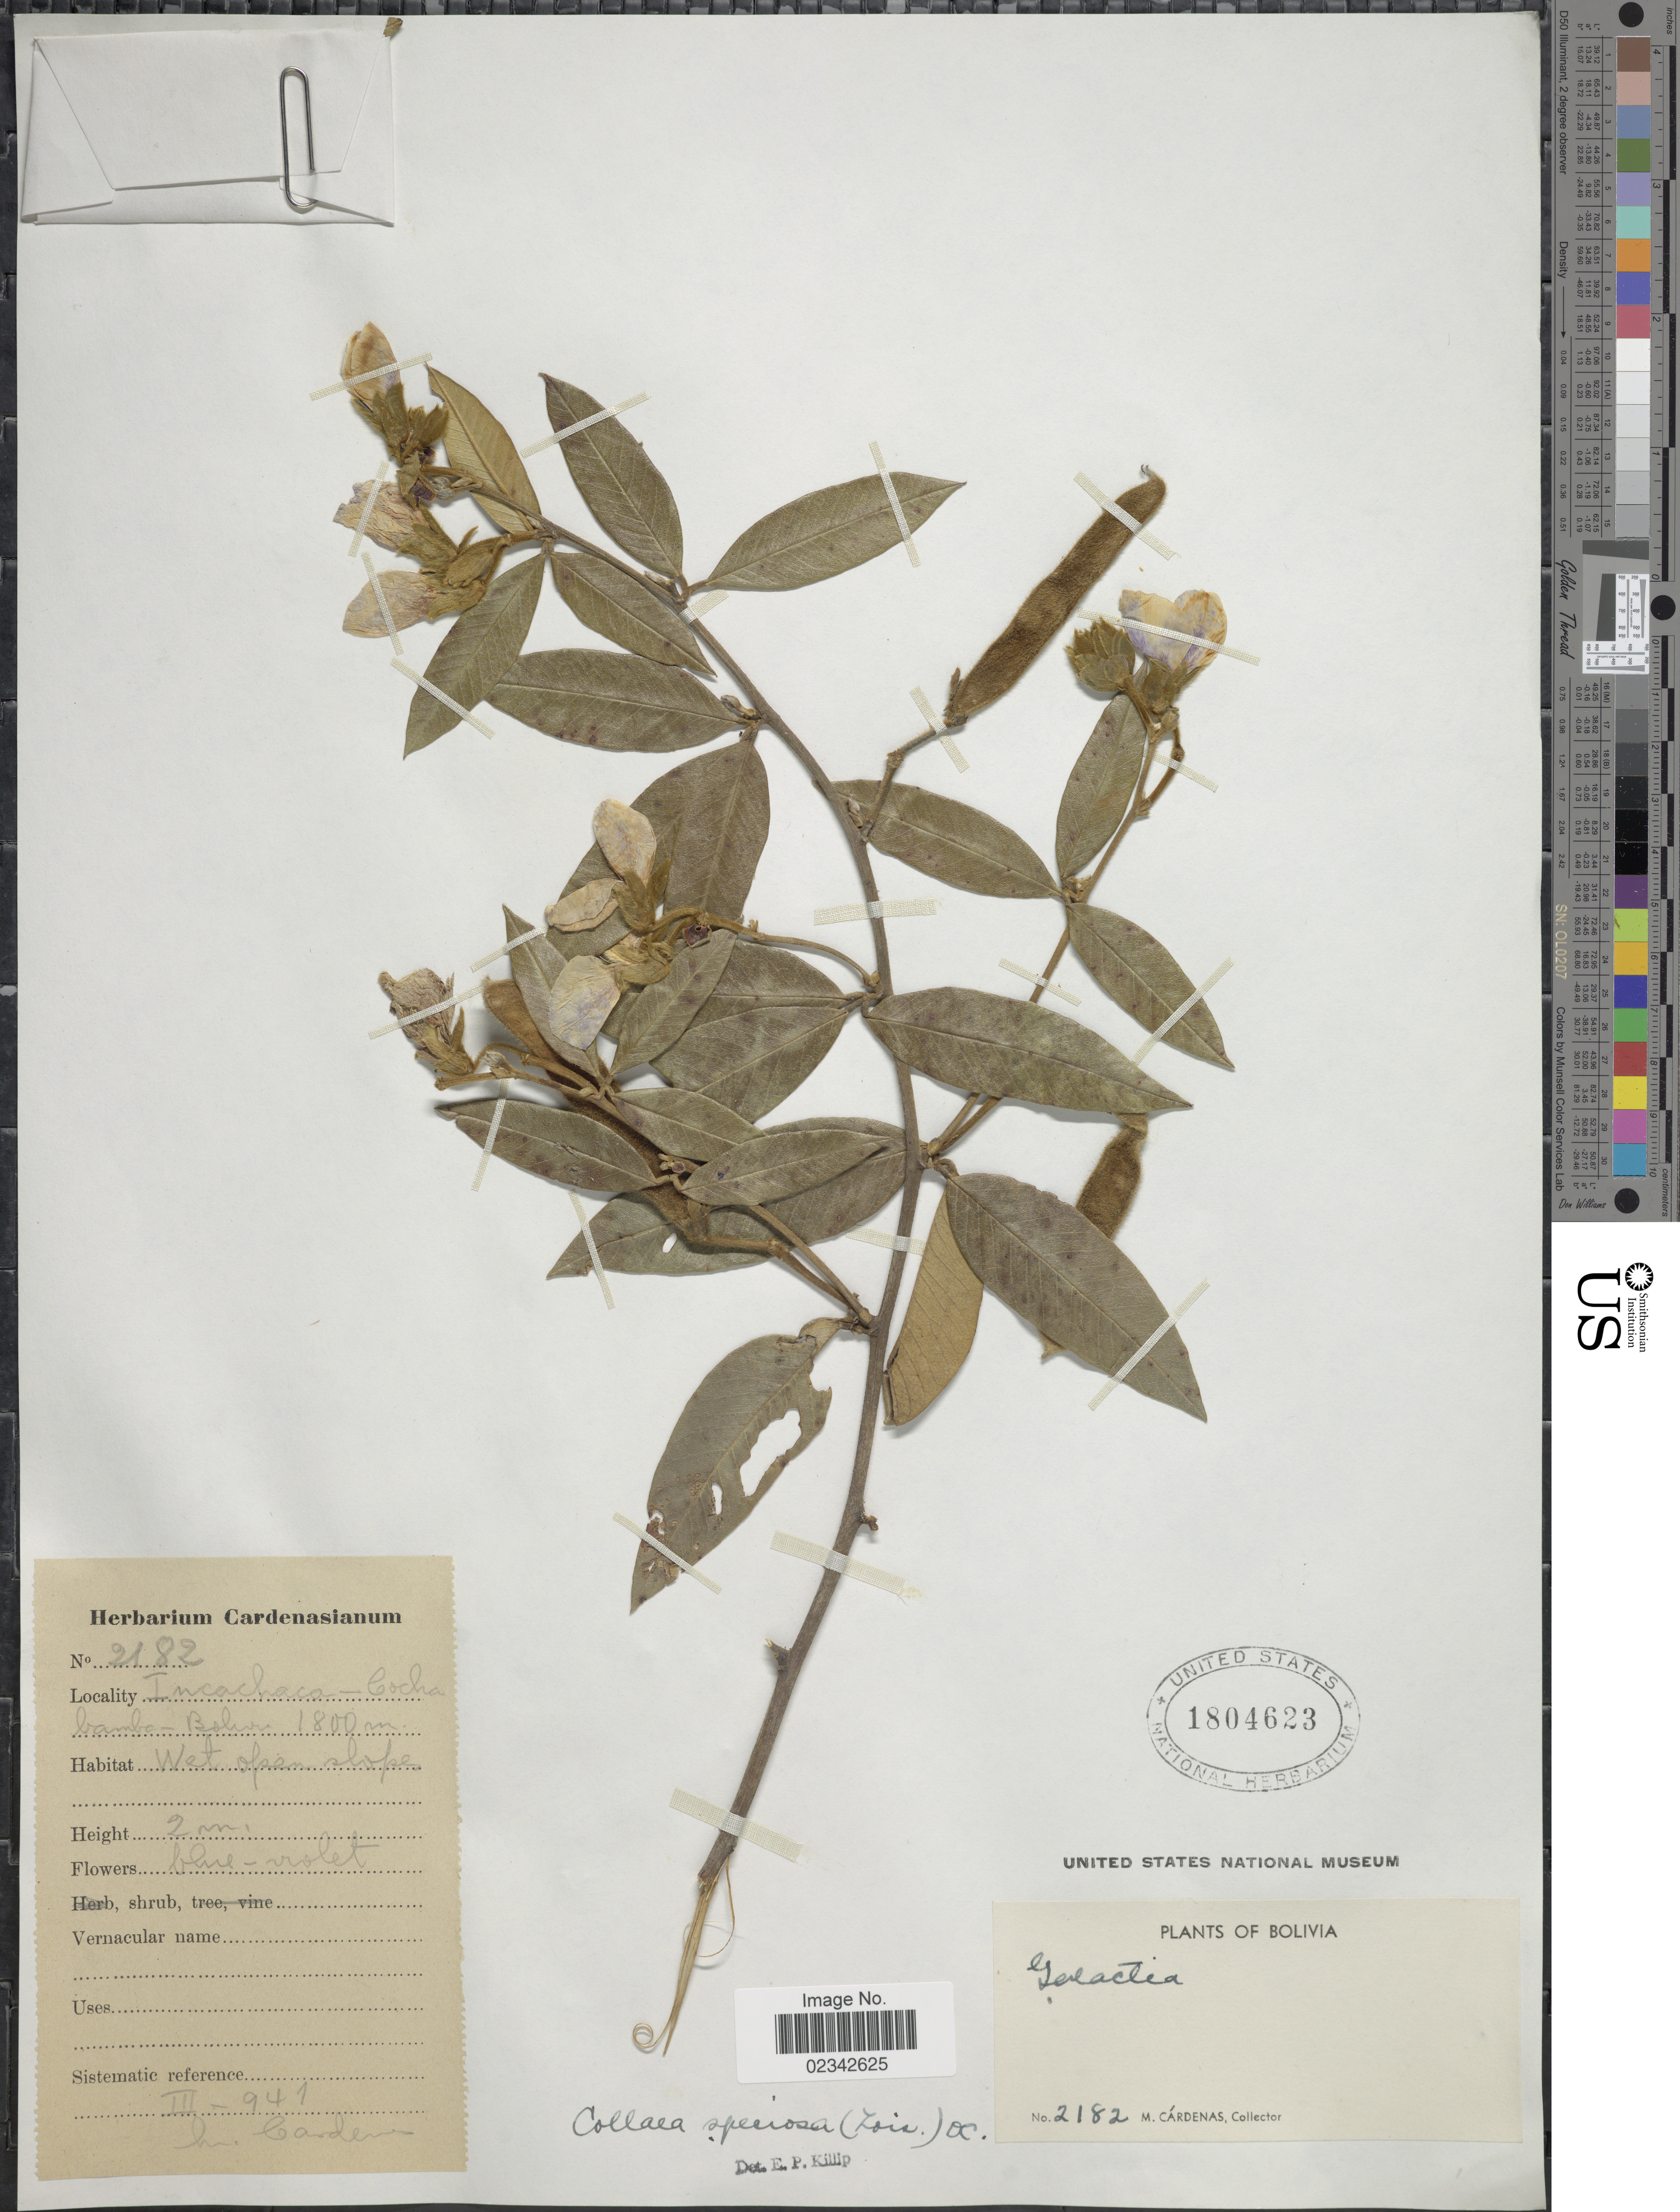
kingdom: Plantae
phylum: Tracheophyta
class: Magnoliopsida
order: Fabales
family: Fabaceae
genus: Collaea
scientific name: Collaea speciosa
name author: (Loisel.) DC.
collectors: M. Cárdenas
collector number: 2182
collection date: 1941-03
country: Bolivia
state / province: Cochabamba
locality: Incachaca, wet open slope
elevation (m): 1800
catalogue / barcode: US 1804623